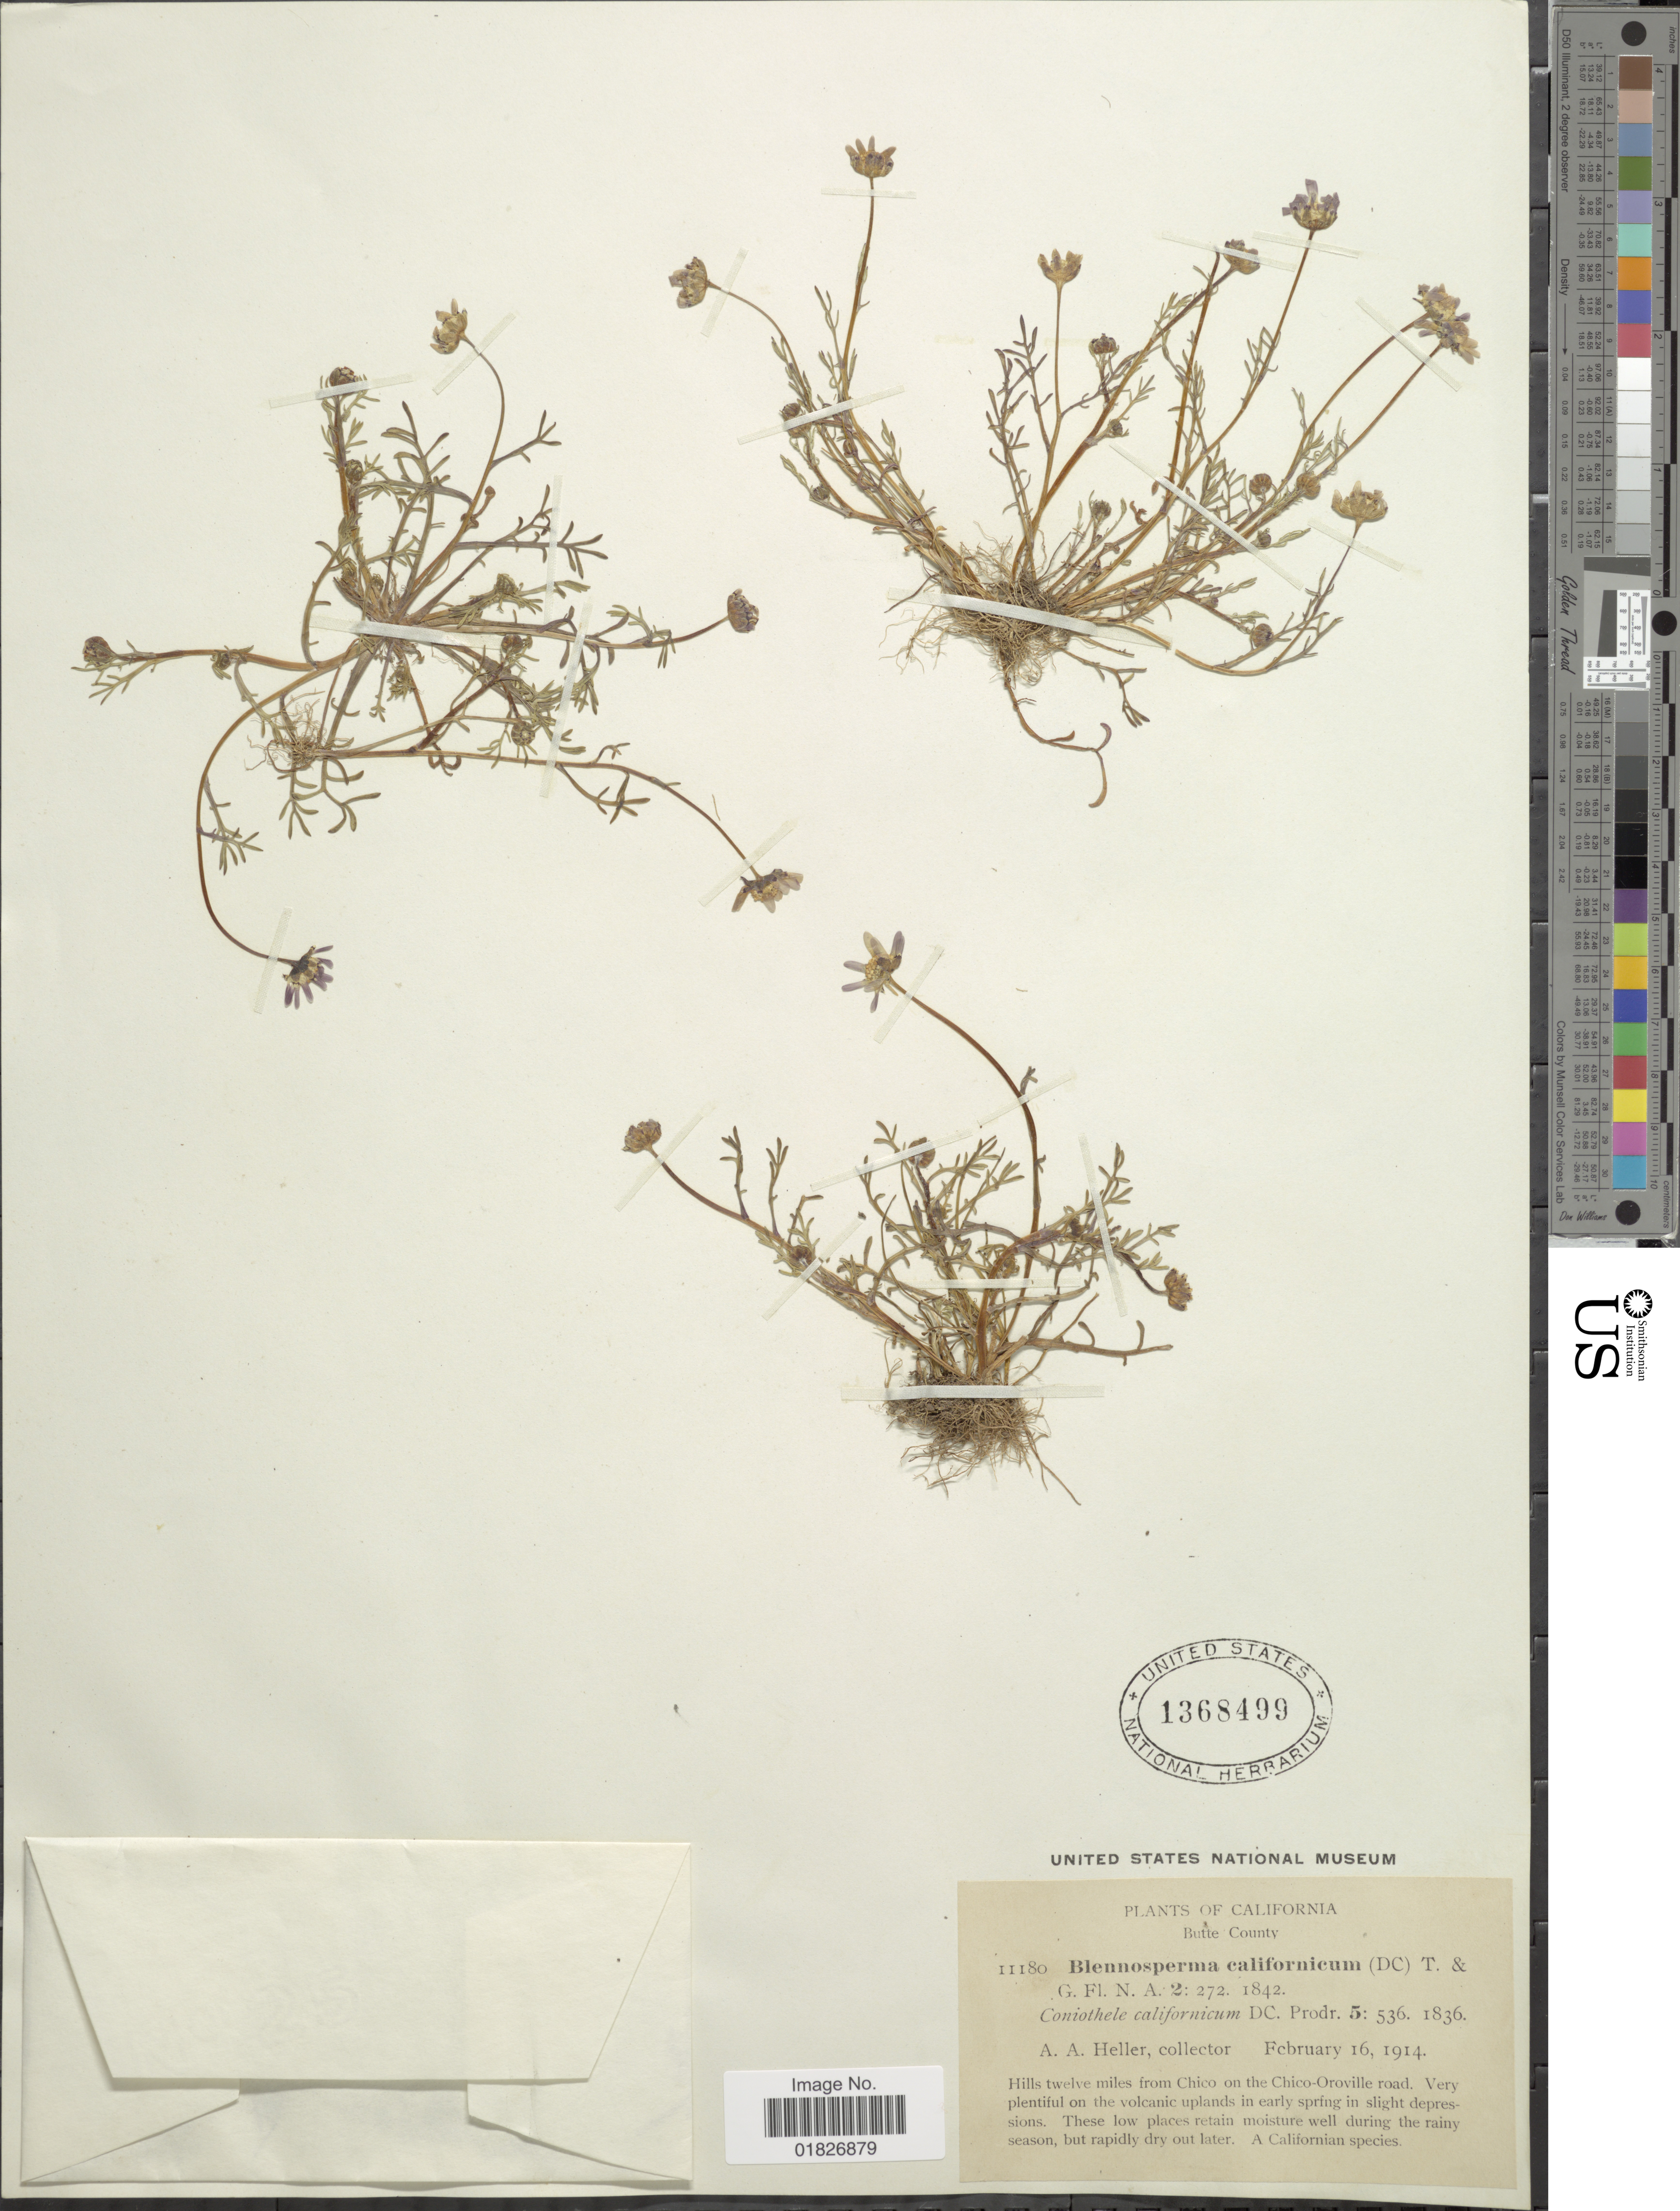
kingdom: Plantae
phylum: Tracheophyta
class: Magnoliopsida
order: Asterales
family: Asteraceae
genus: Blennosperma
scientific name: Blennosperma nanum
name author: (Hook.) S.F. Blake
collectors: A. A. Heller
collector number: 11180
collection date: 1914-02-16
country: United States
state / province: California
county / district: Butte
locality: Butte County, hills twelve miles from Chico on the Chico-Oroville road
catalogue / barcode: US 1368499